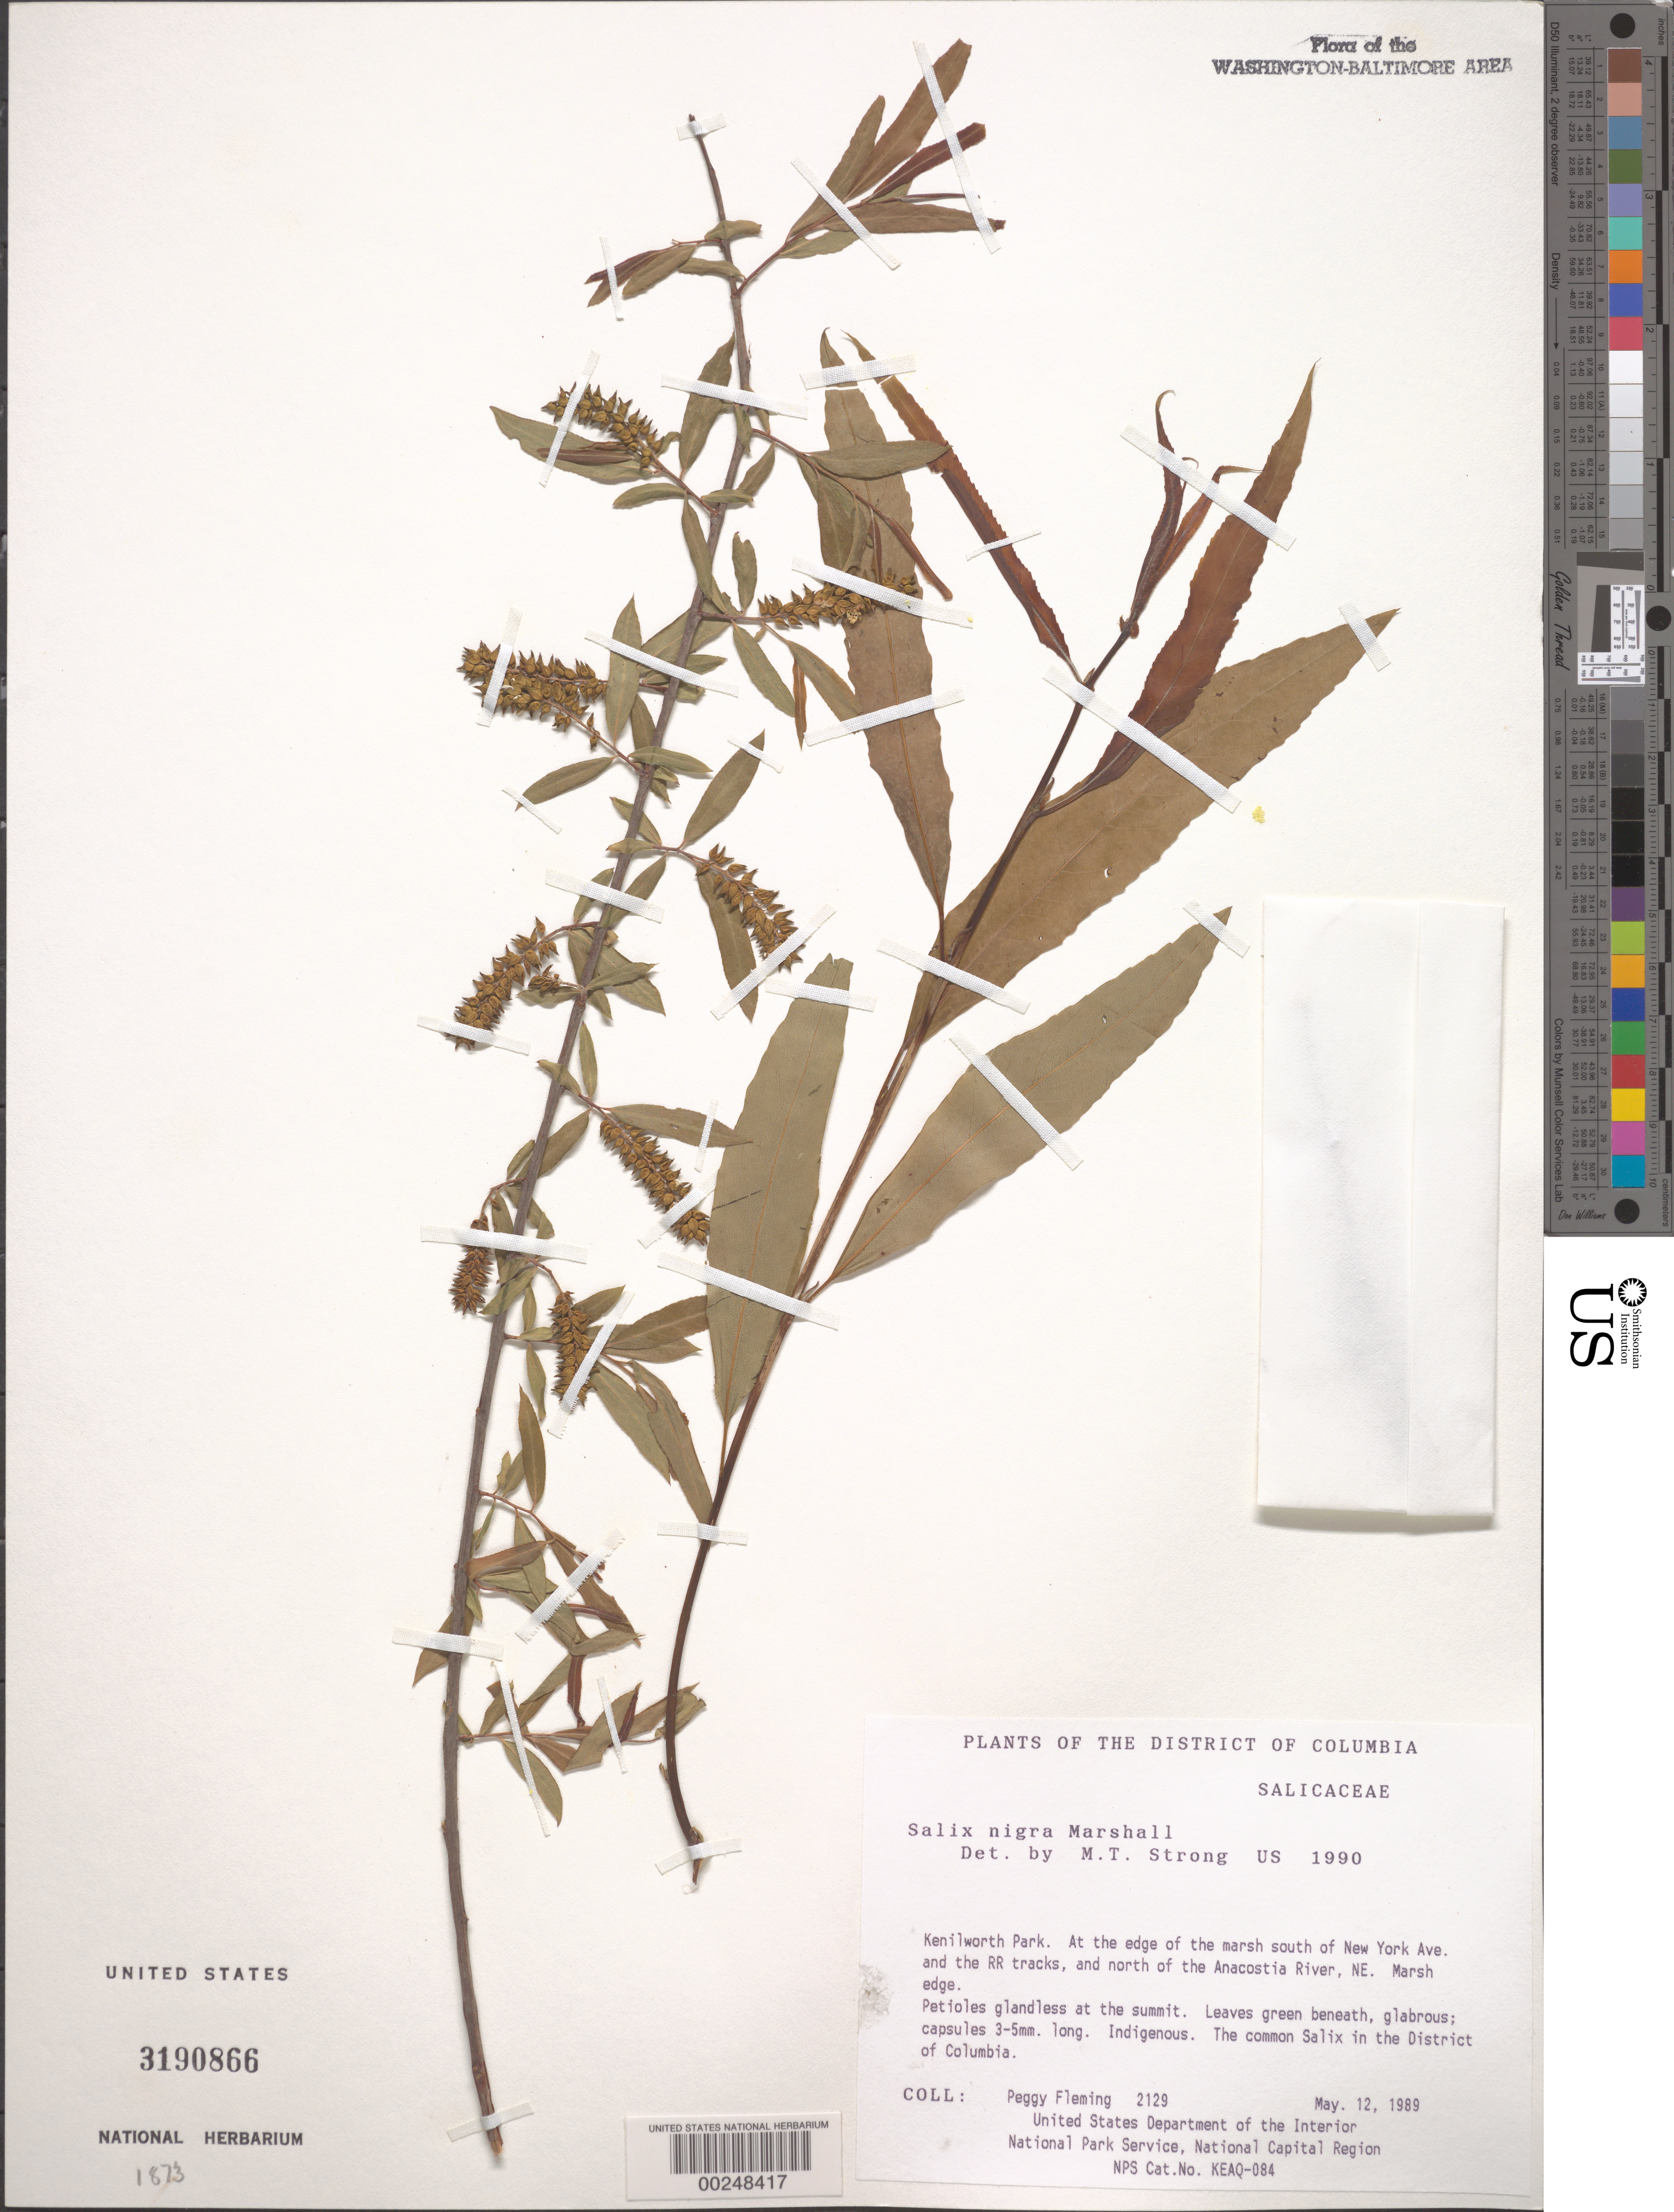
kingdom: Plantae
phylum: Tracheophyta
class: Magnoliopsida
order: Malpighiales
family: Salicaceae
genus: Salix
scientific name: Salix nigra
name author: Marshall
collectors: P. Fleming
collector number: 2129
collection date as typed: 12 May 1989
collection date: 1989-05-12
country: United States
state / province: District of Columbia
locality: Kenilworth Park, S of New York Ave and the RR Tracks, and north of Anacostia River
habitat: Marsh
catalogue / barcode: US 3190866